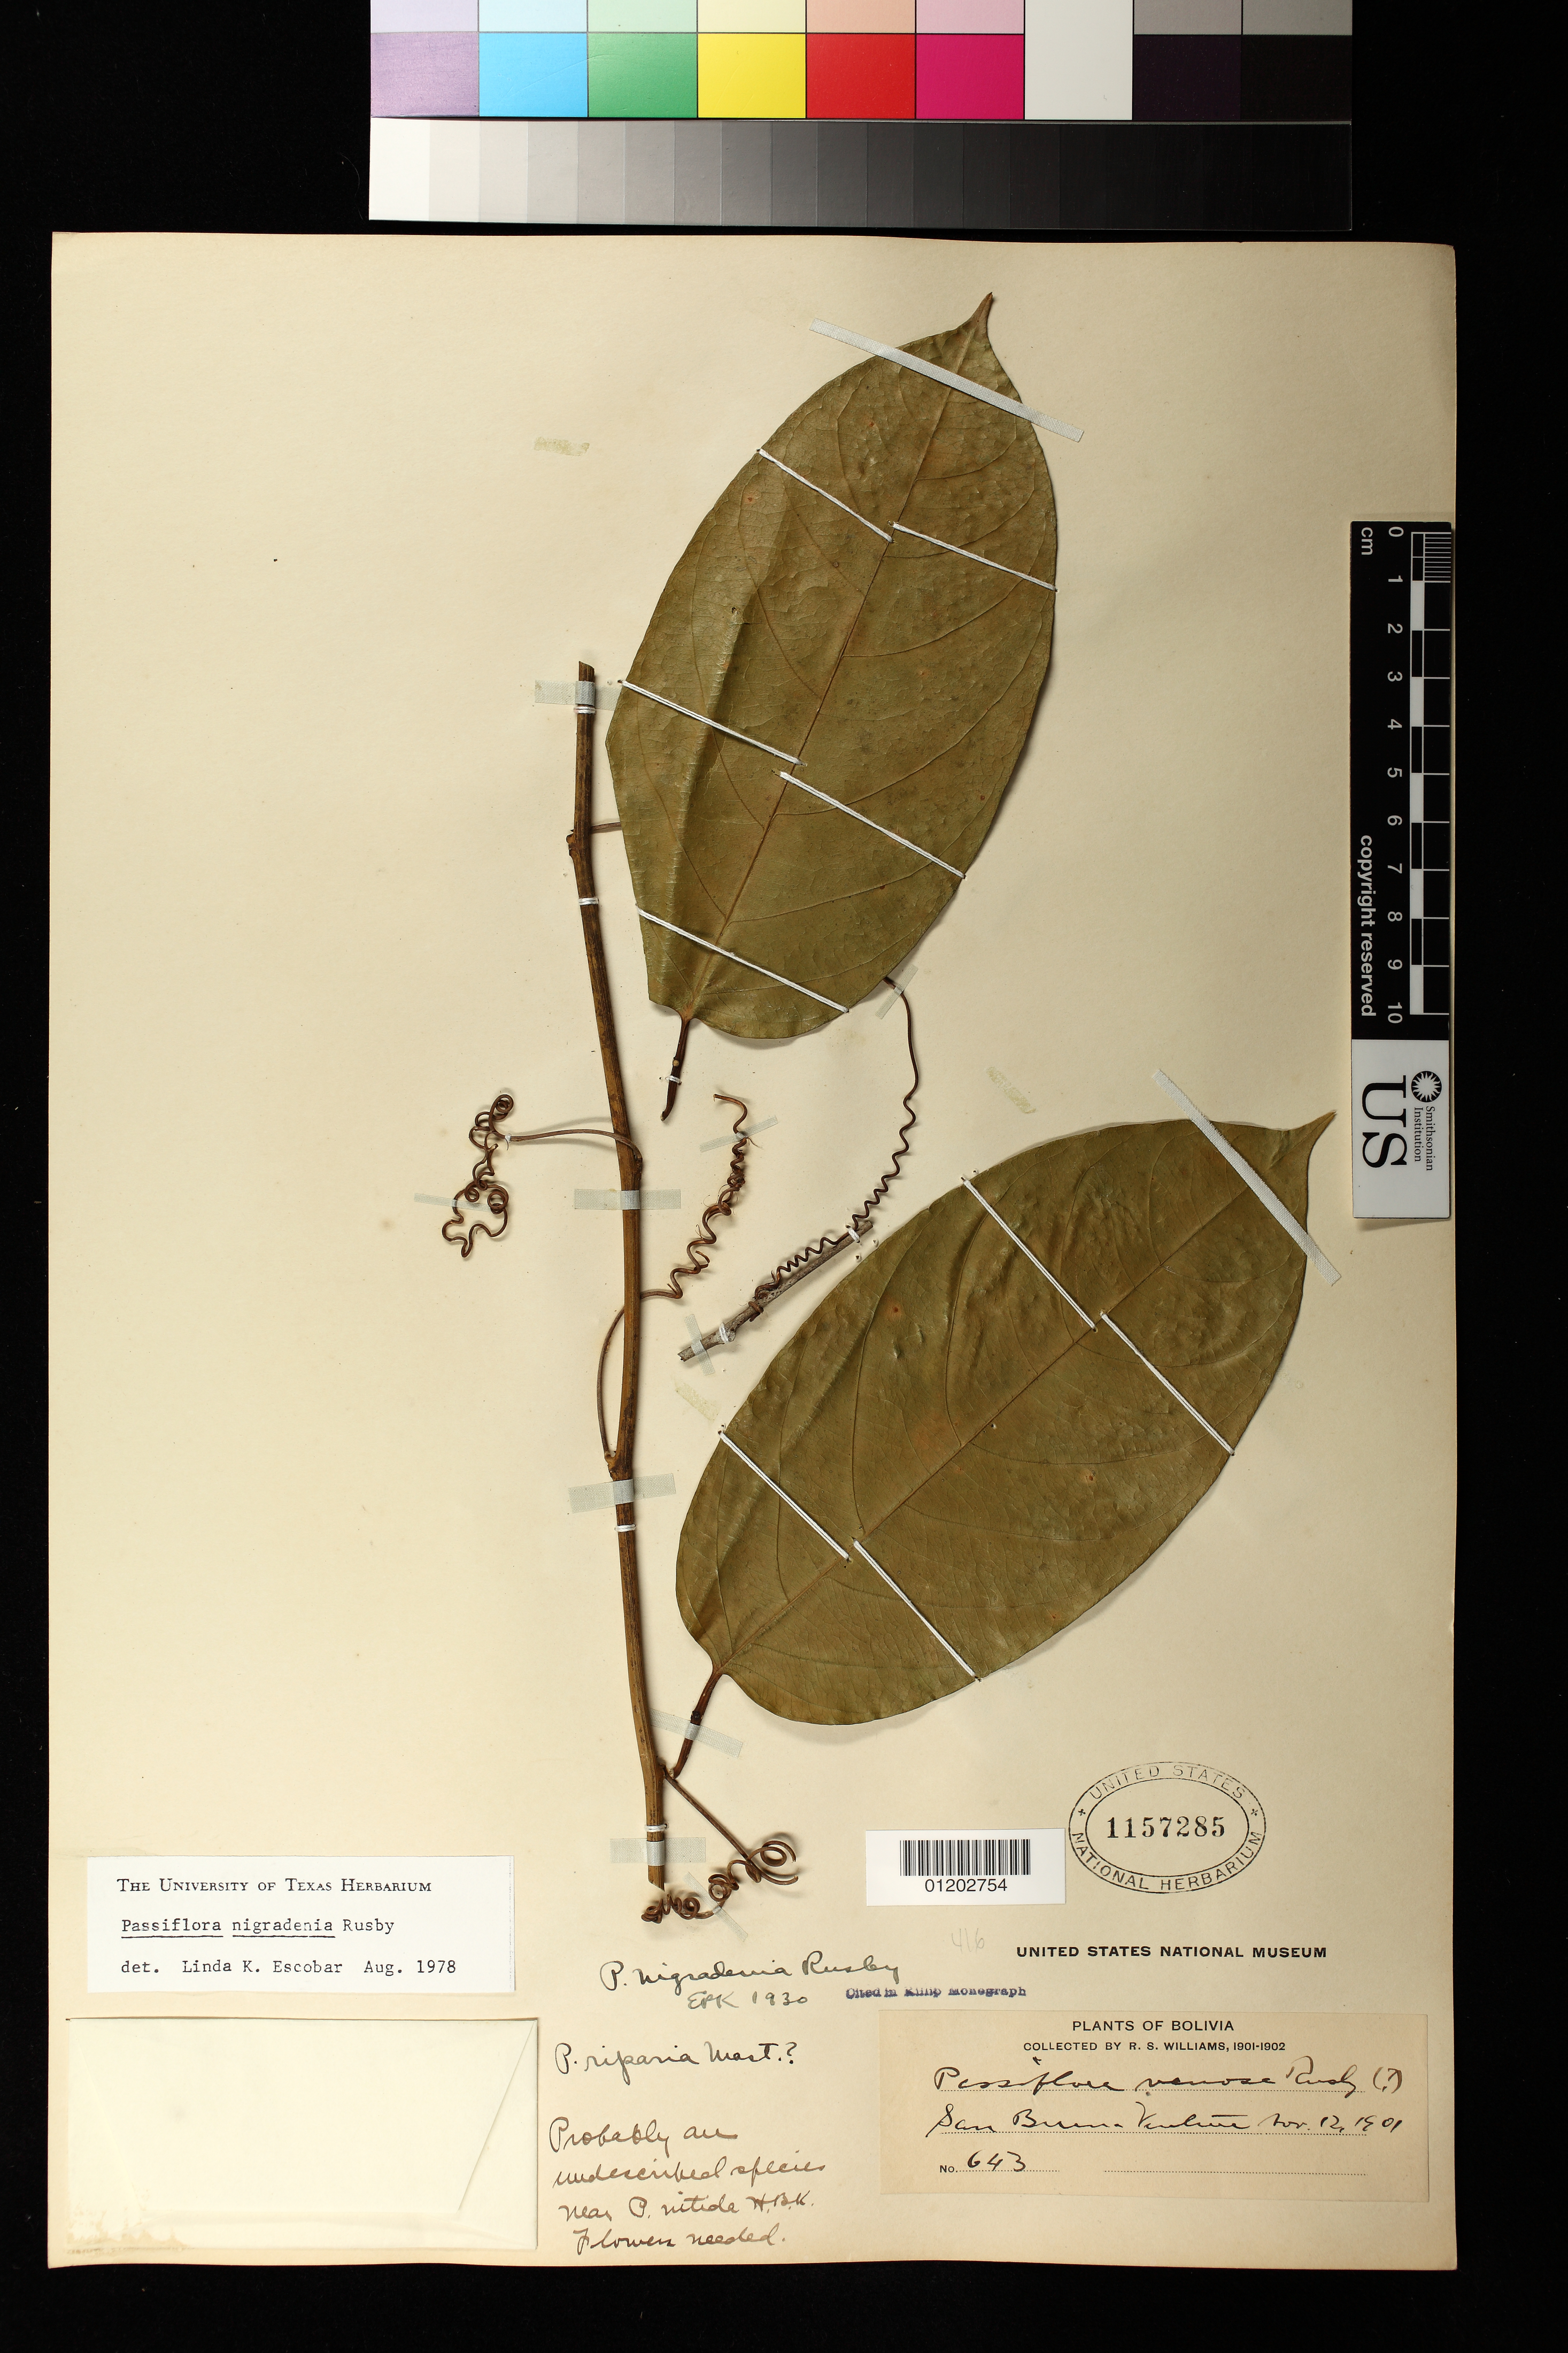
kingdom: Plantae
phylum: Tracheophyta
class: Magnoliopsida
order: Malpighiales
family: Passifloraceae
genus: Passiflora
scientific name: Passiflora nigradenia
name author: Rusby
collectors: R. S. Williams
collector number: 643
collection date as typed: Nov. 12, 1901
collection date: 1901-11-12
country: Bolivia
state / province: La Paz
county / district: Iturralde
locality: San Buena Ventura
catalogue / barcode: US 1157285